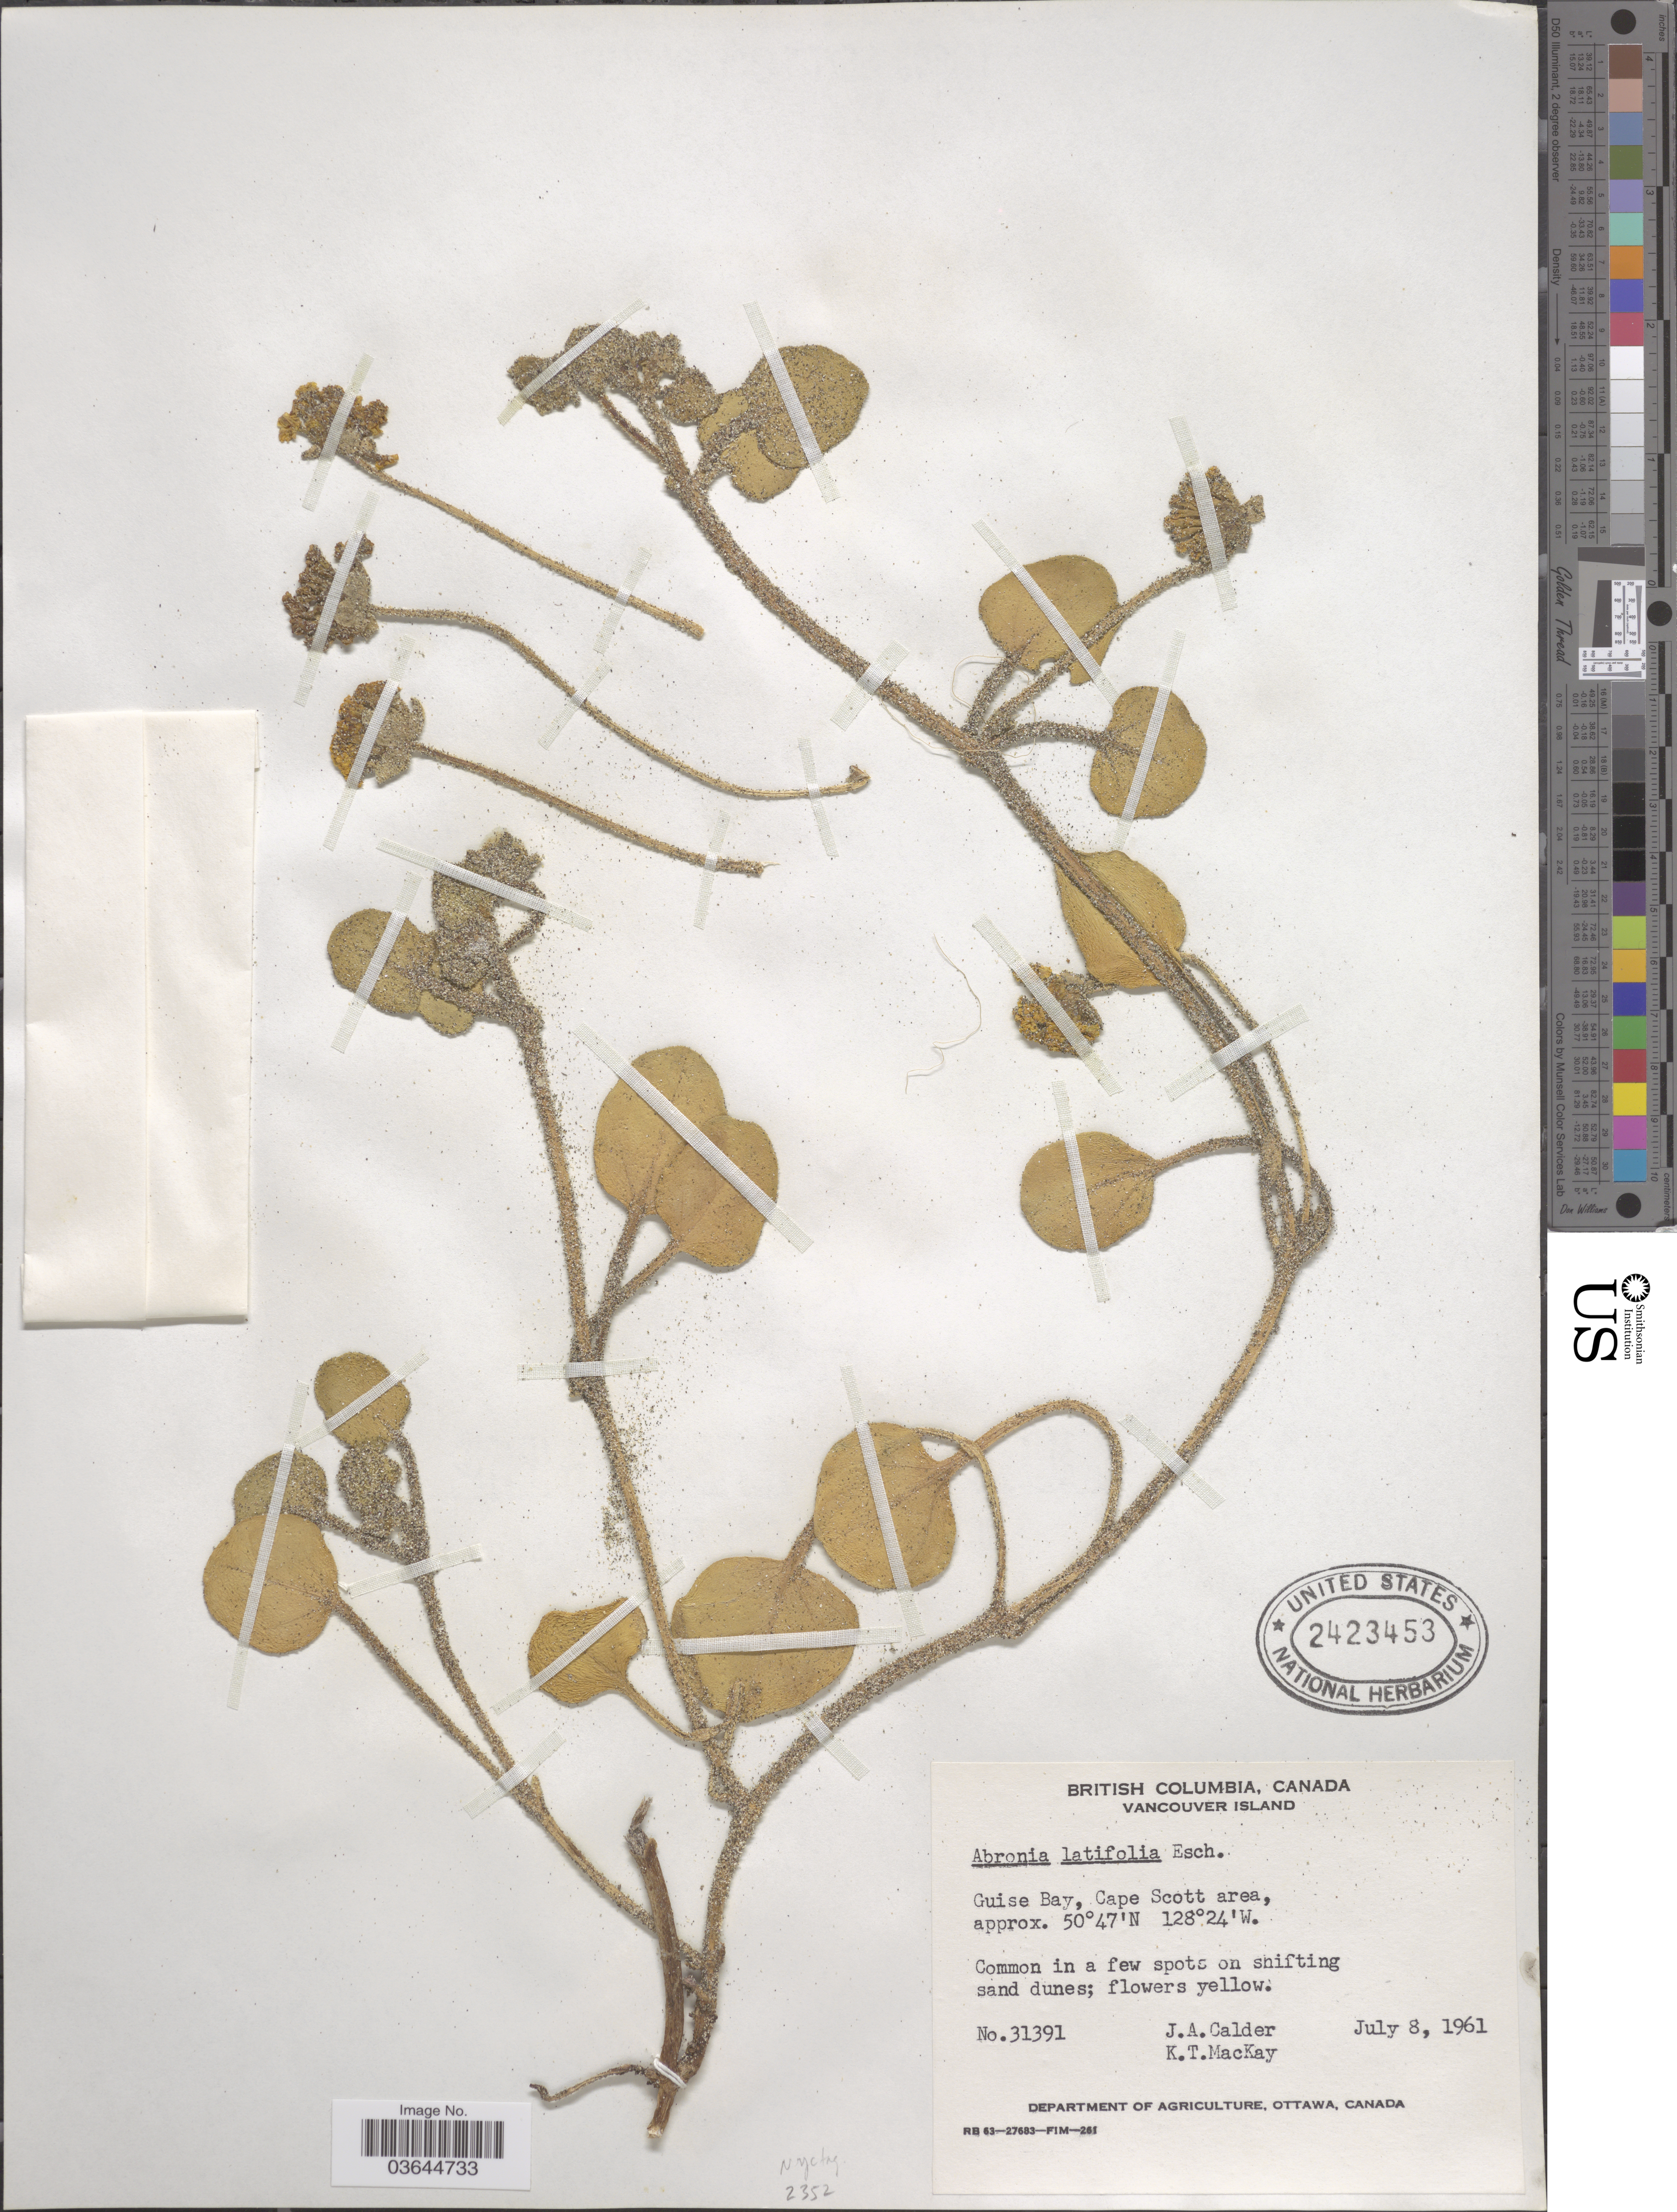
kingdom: Plantae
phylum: Tracheophyta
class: Magnoliopsida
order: Caryophyllales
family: Nyctaginaceae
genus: Abronia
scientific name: Abronia latifolia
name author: Eschsch.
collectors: J. A. Calder & K. T. Mackay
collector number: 31391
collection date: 1961-07-08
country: Canada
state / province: British Columbia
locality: Vancouver Island. Guise Bay, Cape Scott area.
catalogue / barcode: US 2423453